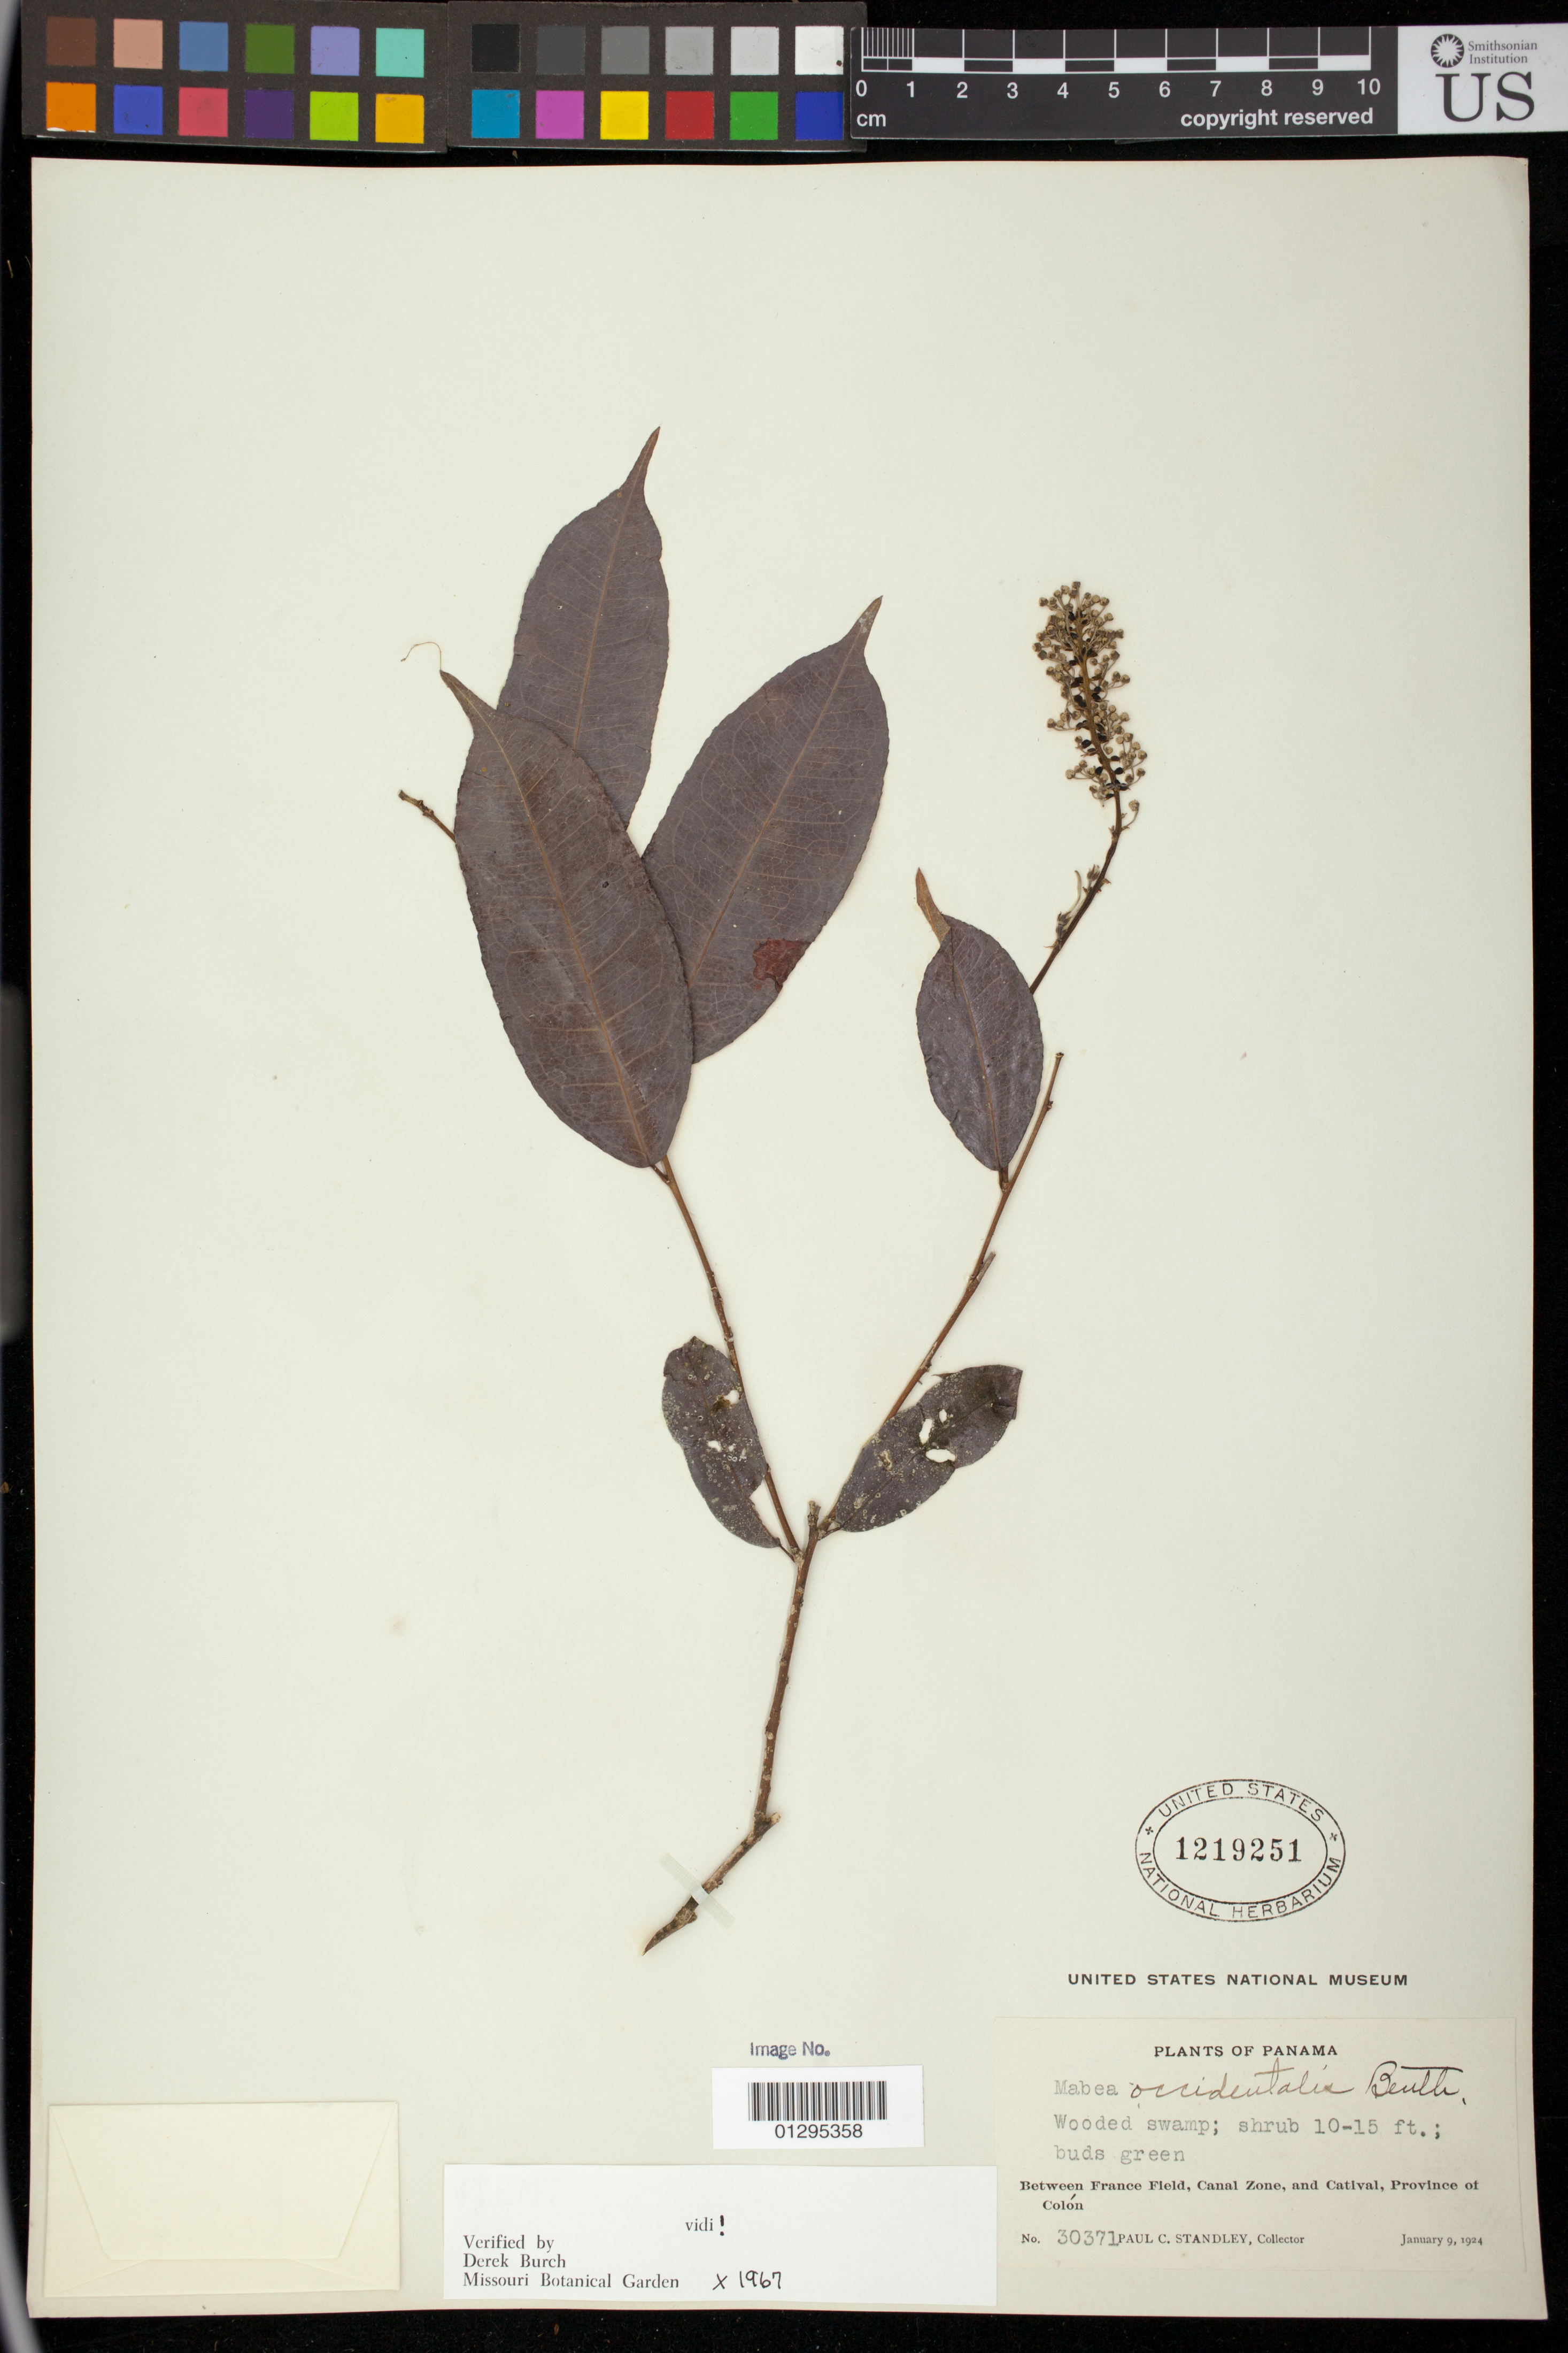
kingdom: Plantae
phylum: Tracheophyta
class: Magnoliopsida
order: Malpighiales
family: Euphorbiaceae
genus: Mabea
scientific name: Mabea occidentalis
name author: Benth.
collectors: P. C. Standley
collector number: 30371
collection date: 1924-01-09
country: Panama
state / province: Colón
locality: Between France Field, Canal Zone, and Catival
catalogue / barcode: US 1219251